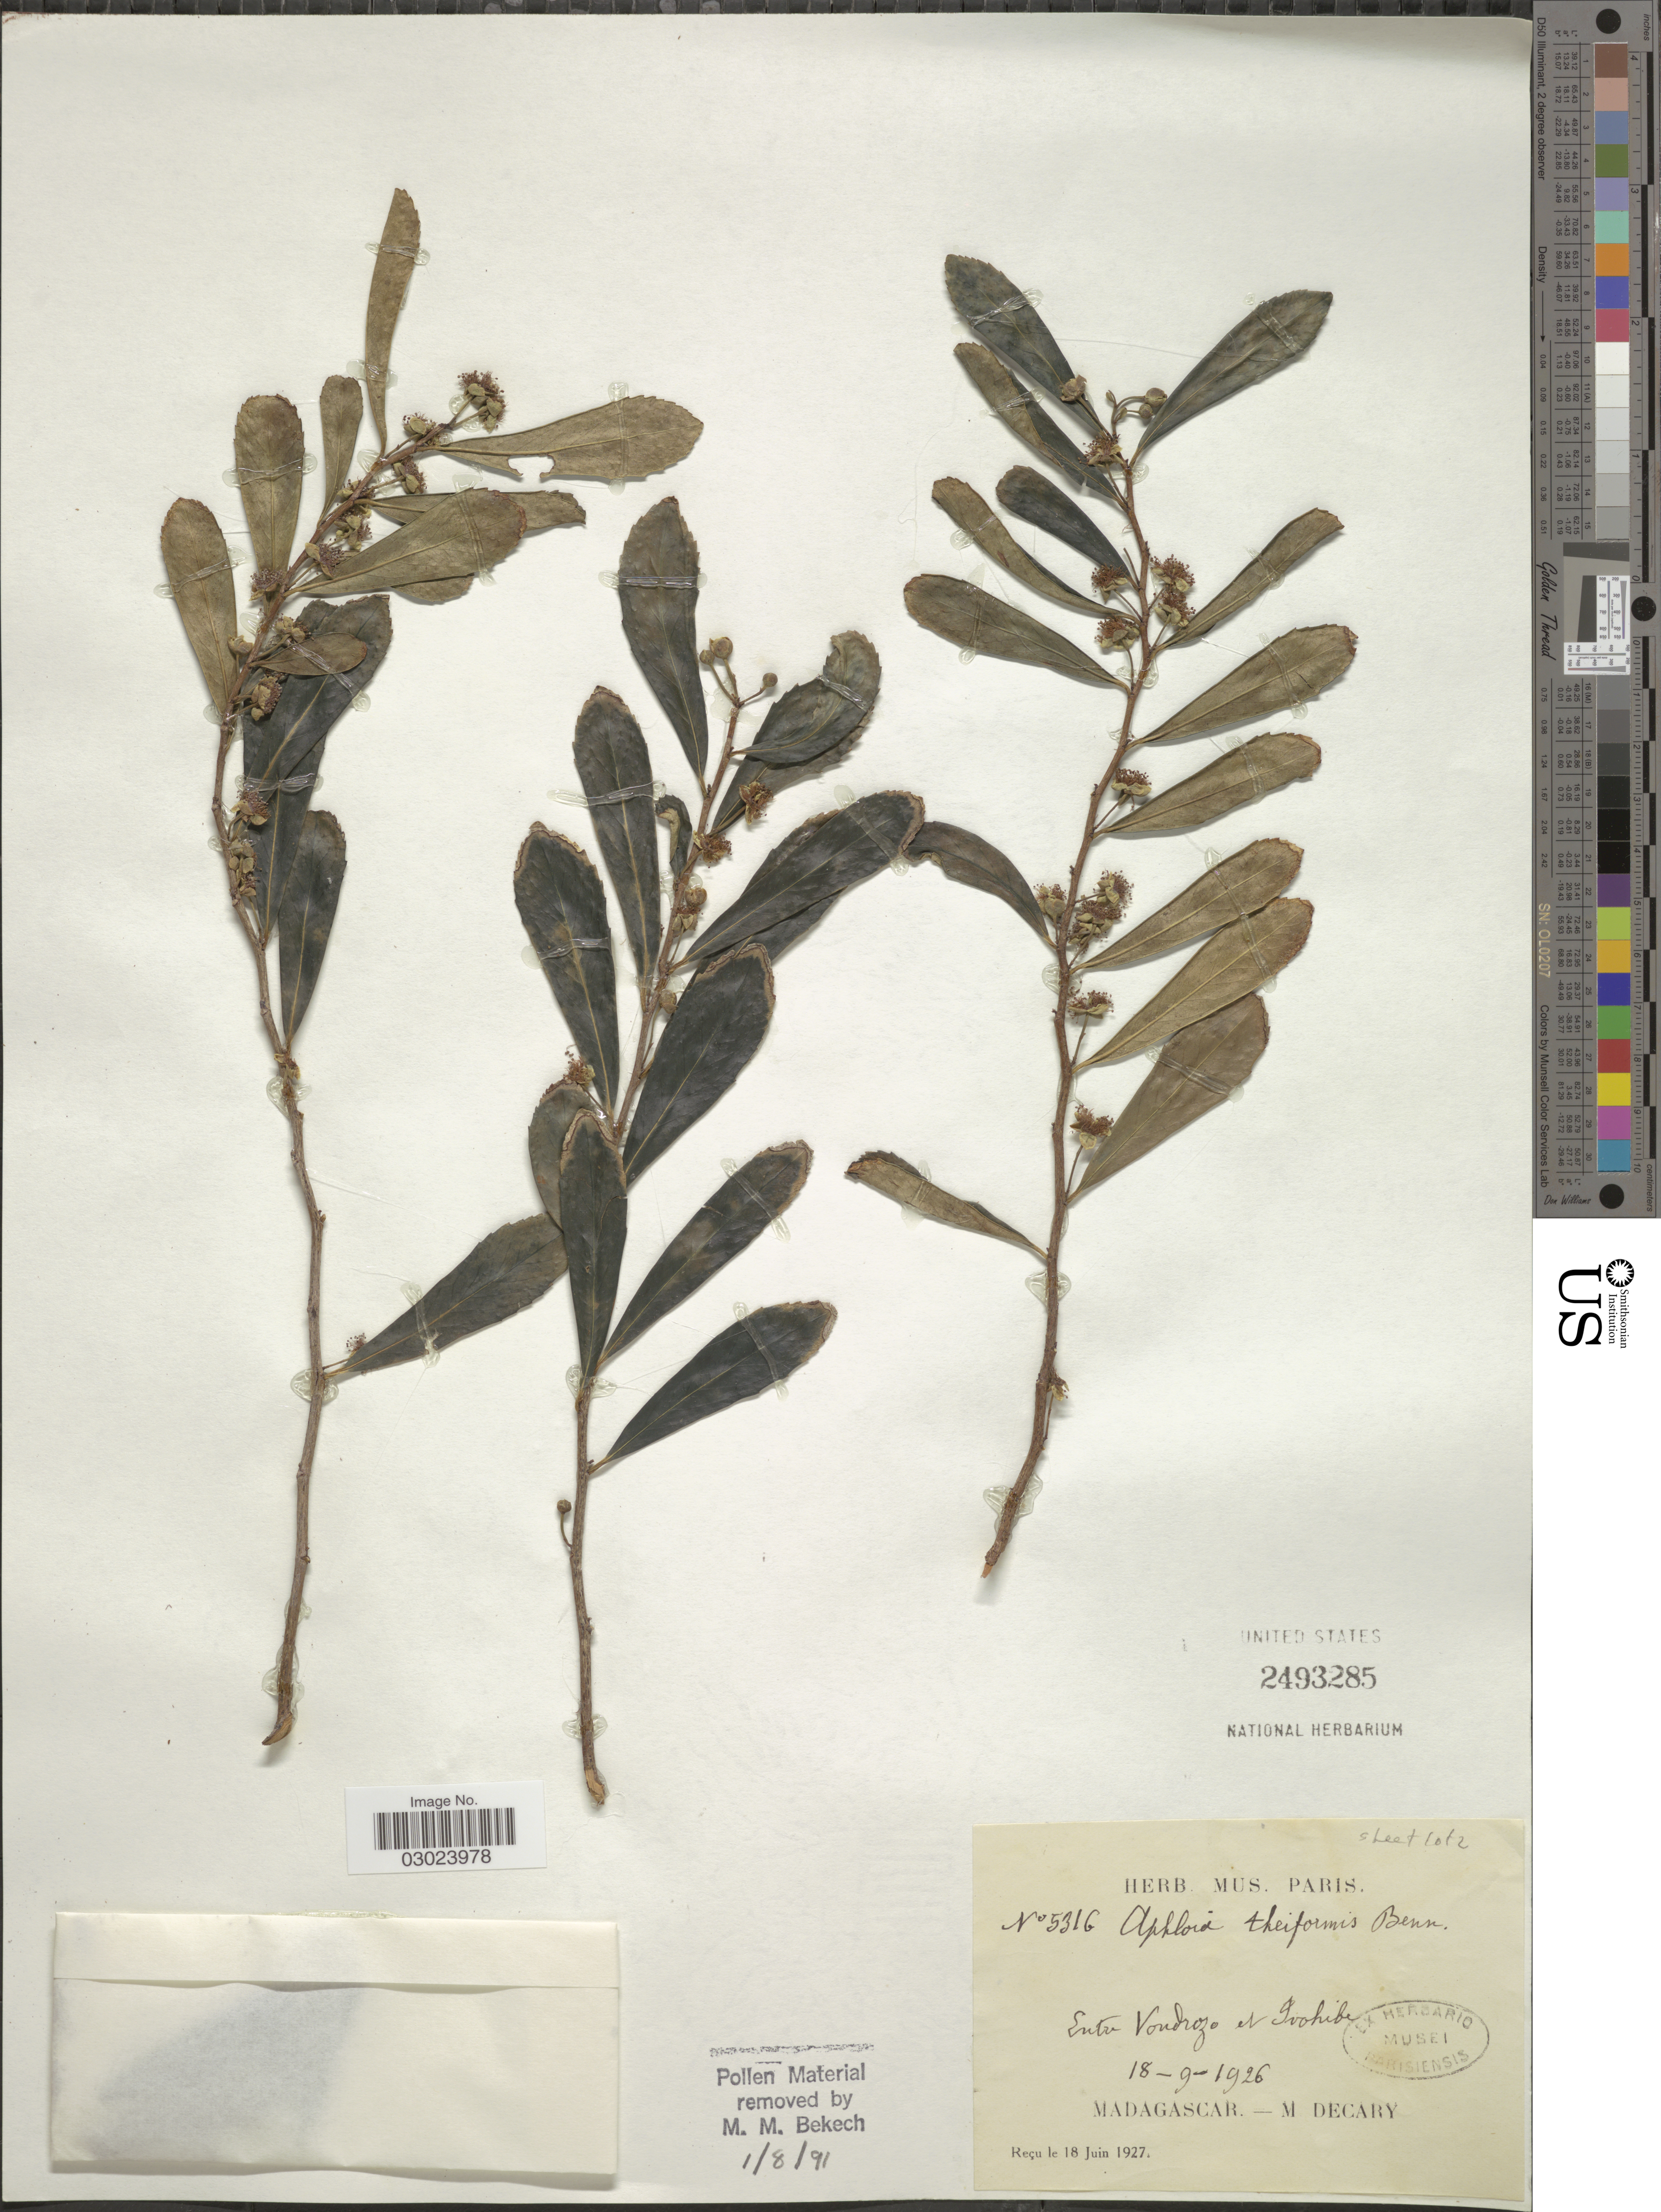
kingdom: Plantae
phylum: Tracheophyta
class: Magnoliopsida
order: Crossosomatales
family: Aphloiaceae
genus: Aphloia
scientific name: Aphloia theiformis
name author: (Vahl) Benn.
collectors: R. Decary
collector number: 5316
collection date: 1926-09-18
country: Madagascar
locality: Entre Vondrozo et Ivohibe.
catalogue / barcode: US 2493285